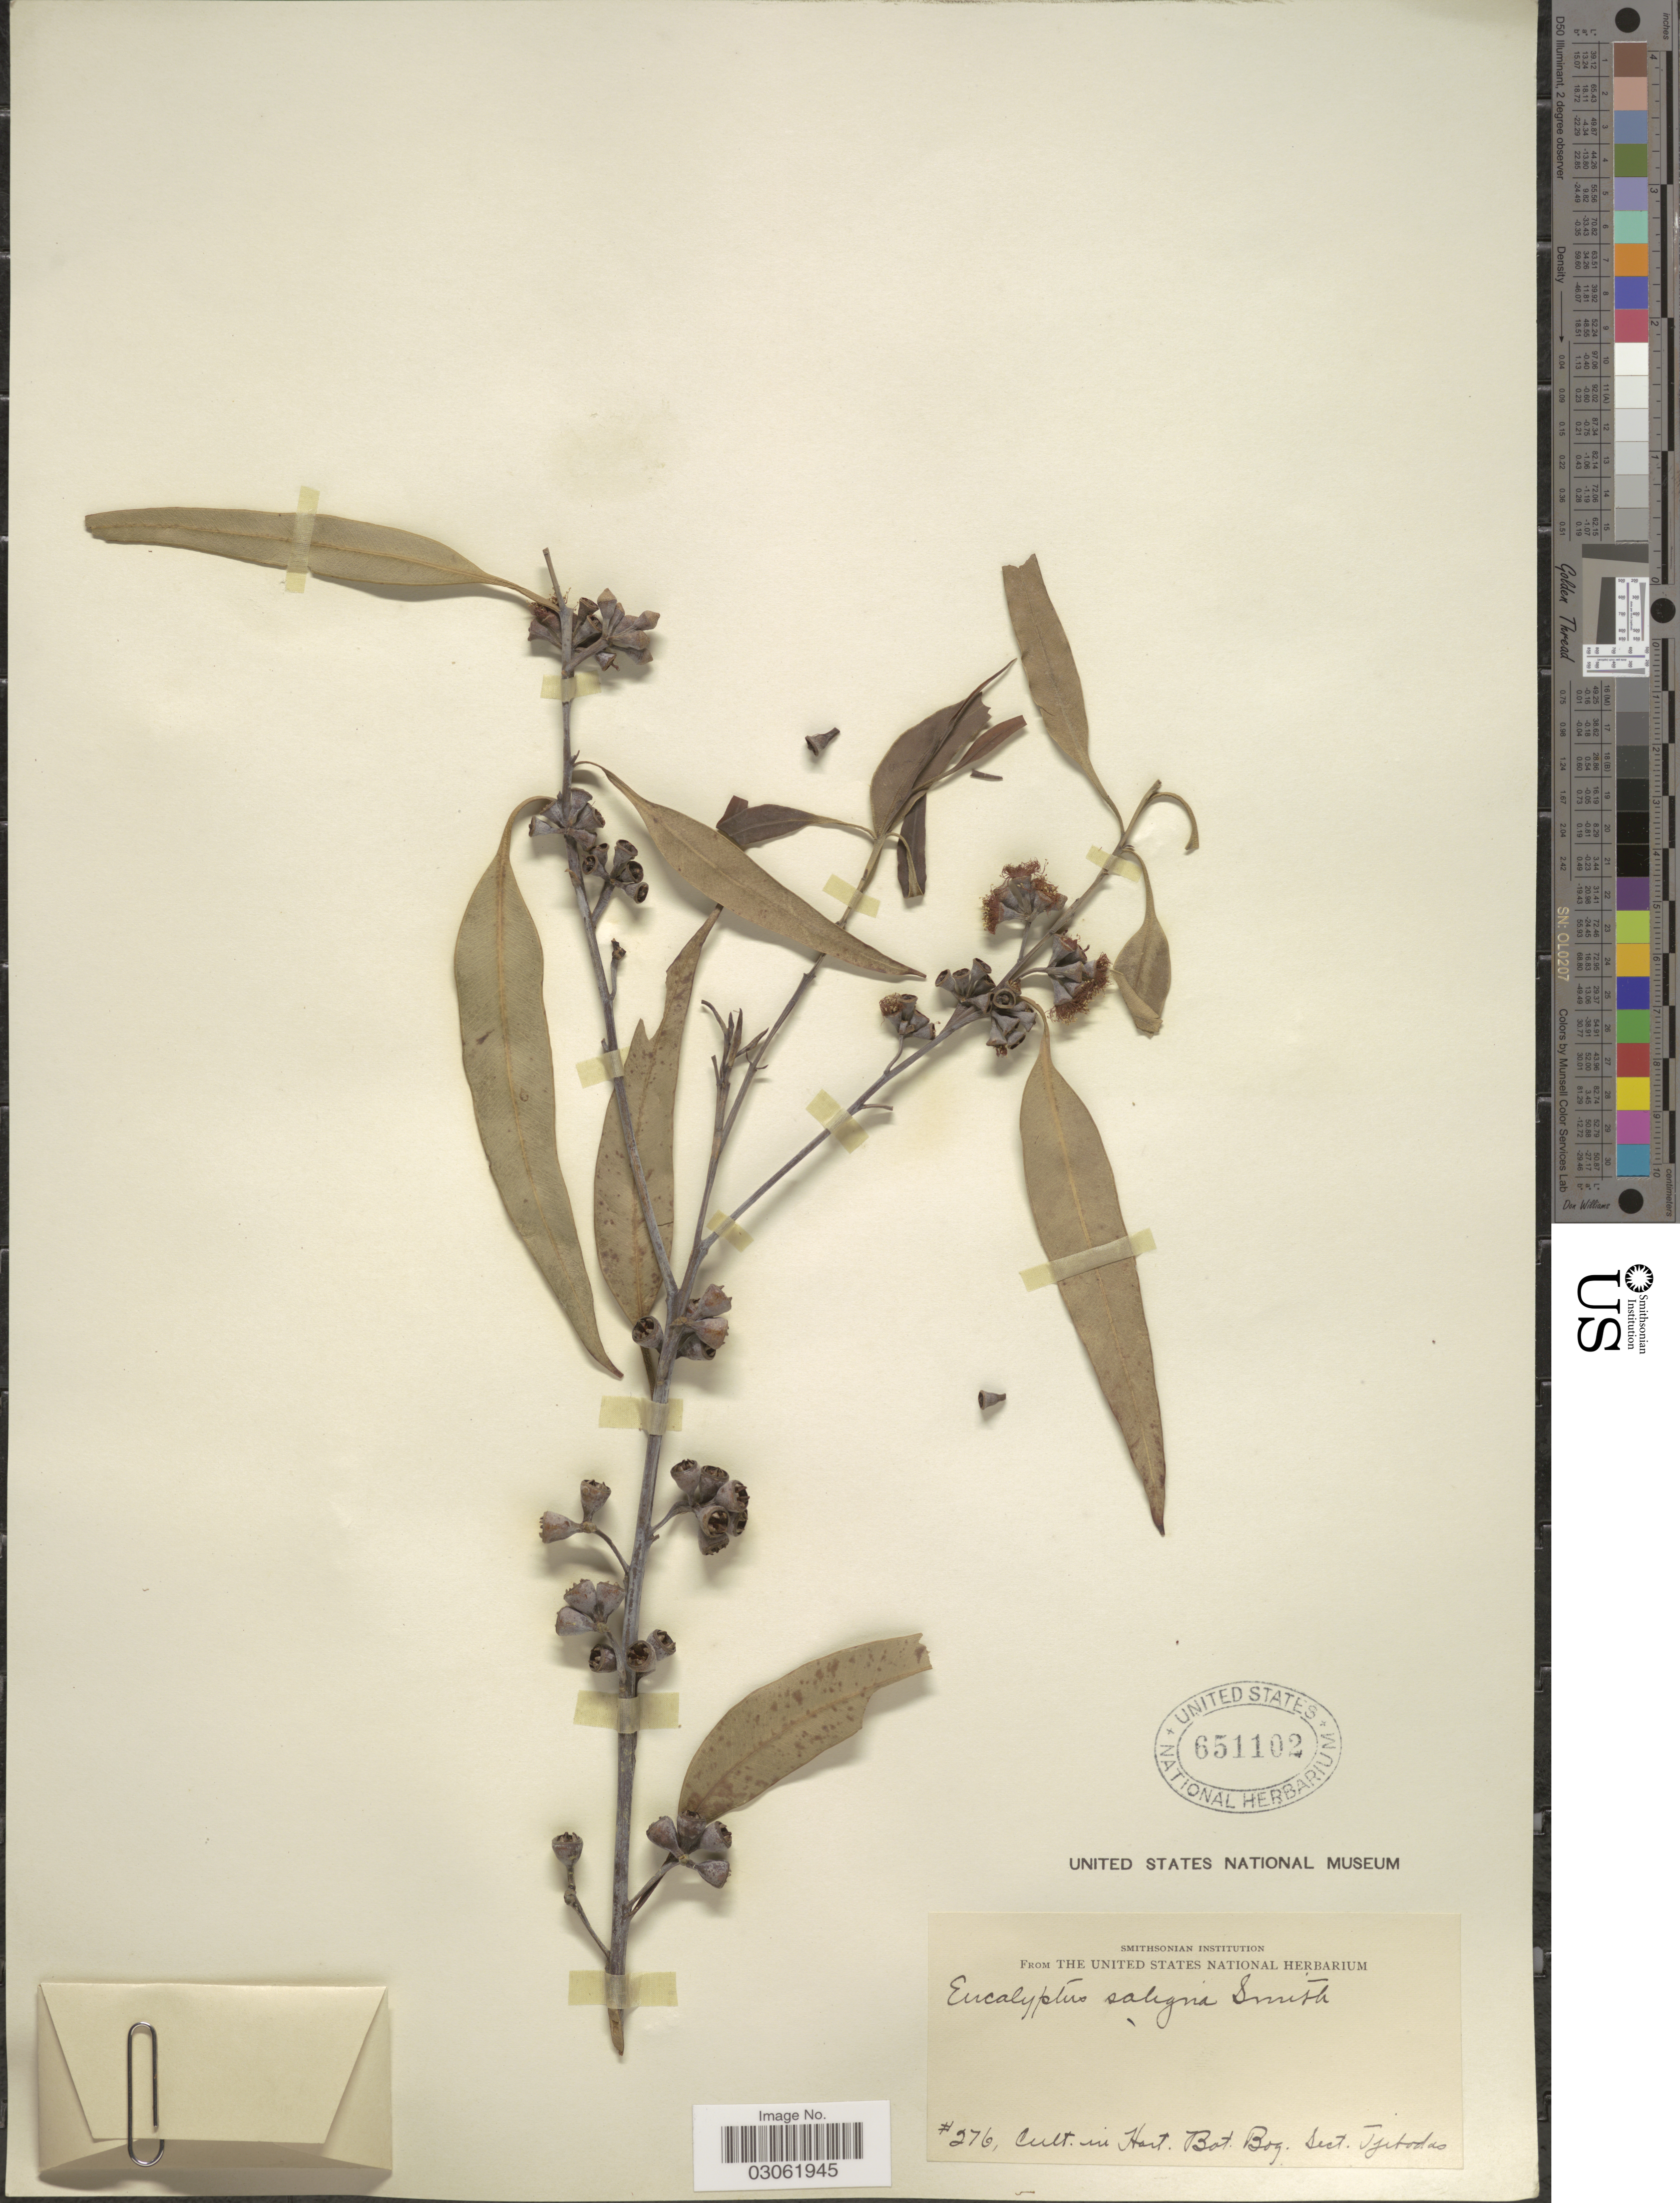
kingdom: Plantae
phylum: Tracheophyta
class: Magnoliopsida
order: Myrtales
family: Myrtaceae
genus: Eucalyptus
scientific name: Eucalyptus saligna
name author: Sm.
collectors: ex herb. United States National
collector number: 276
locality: Cult. in Hort. Bot. Bog. Sect. Tjibodas.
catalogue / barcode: US 651102